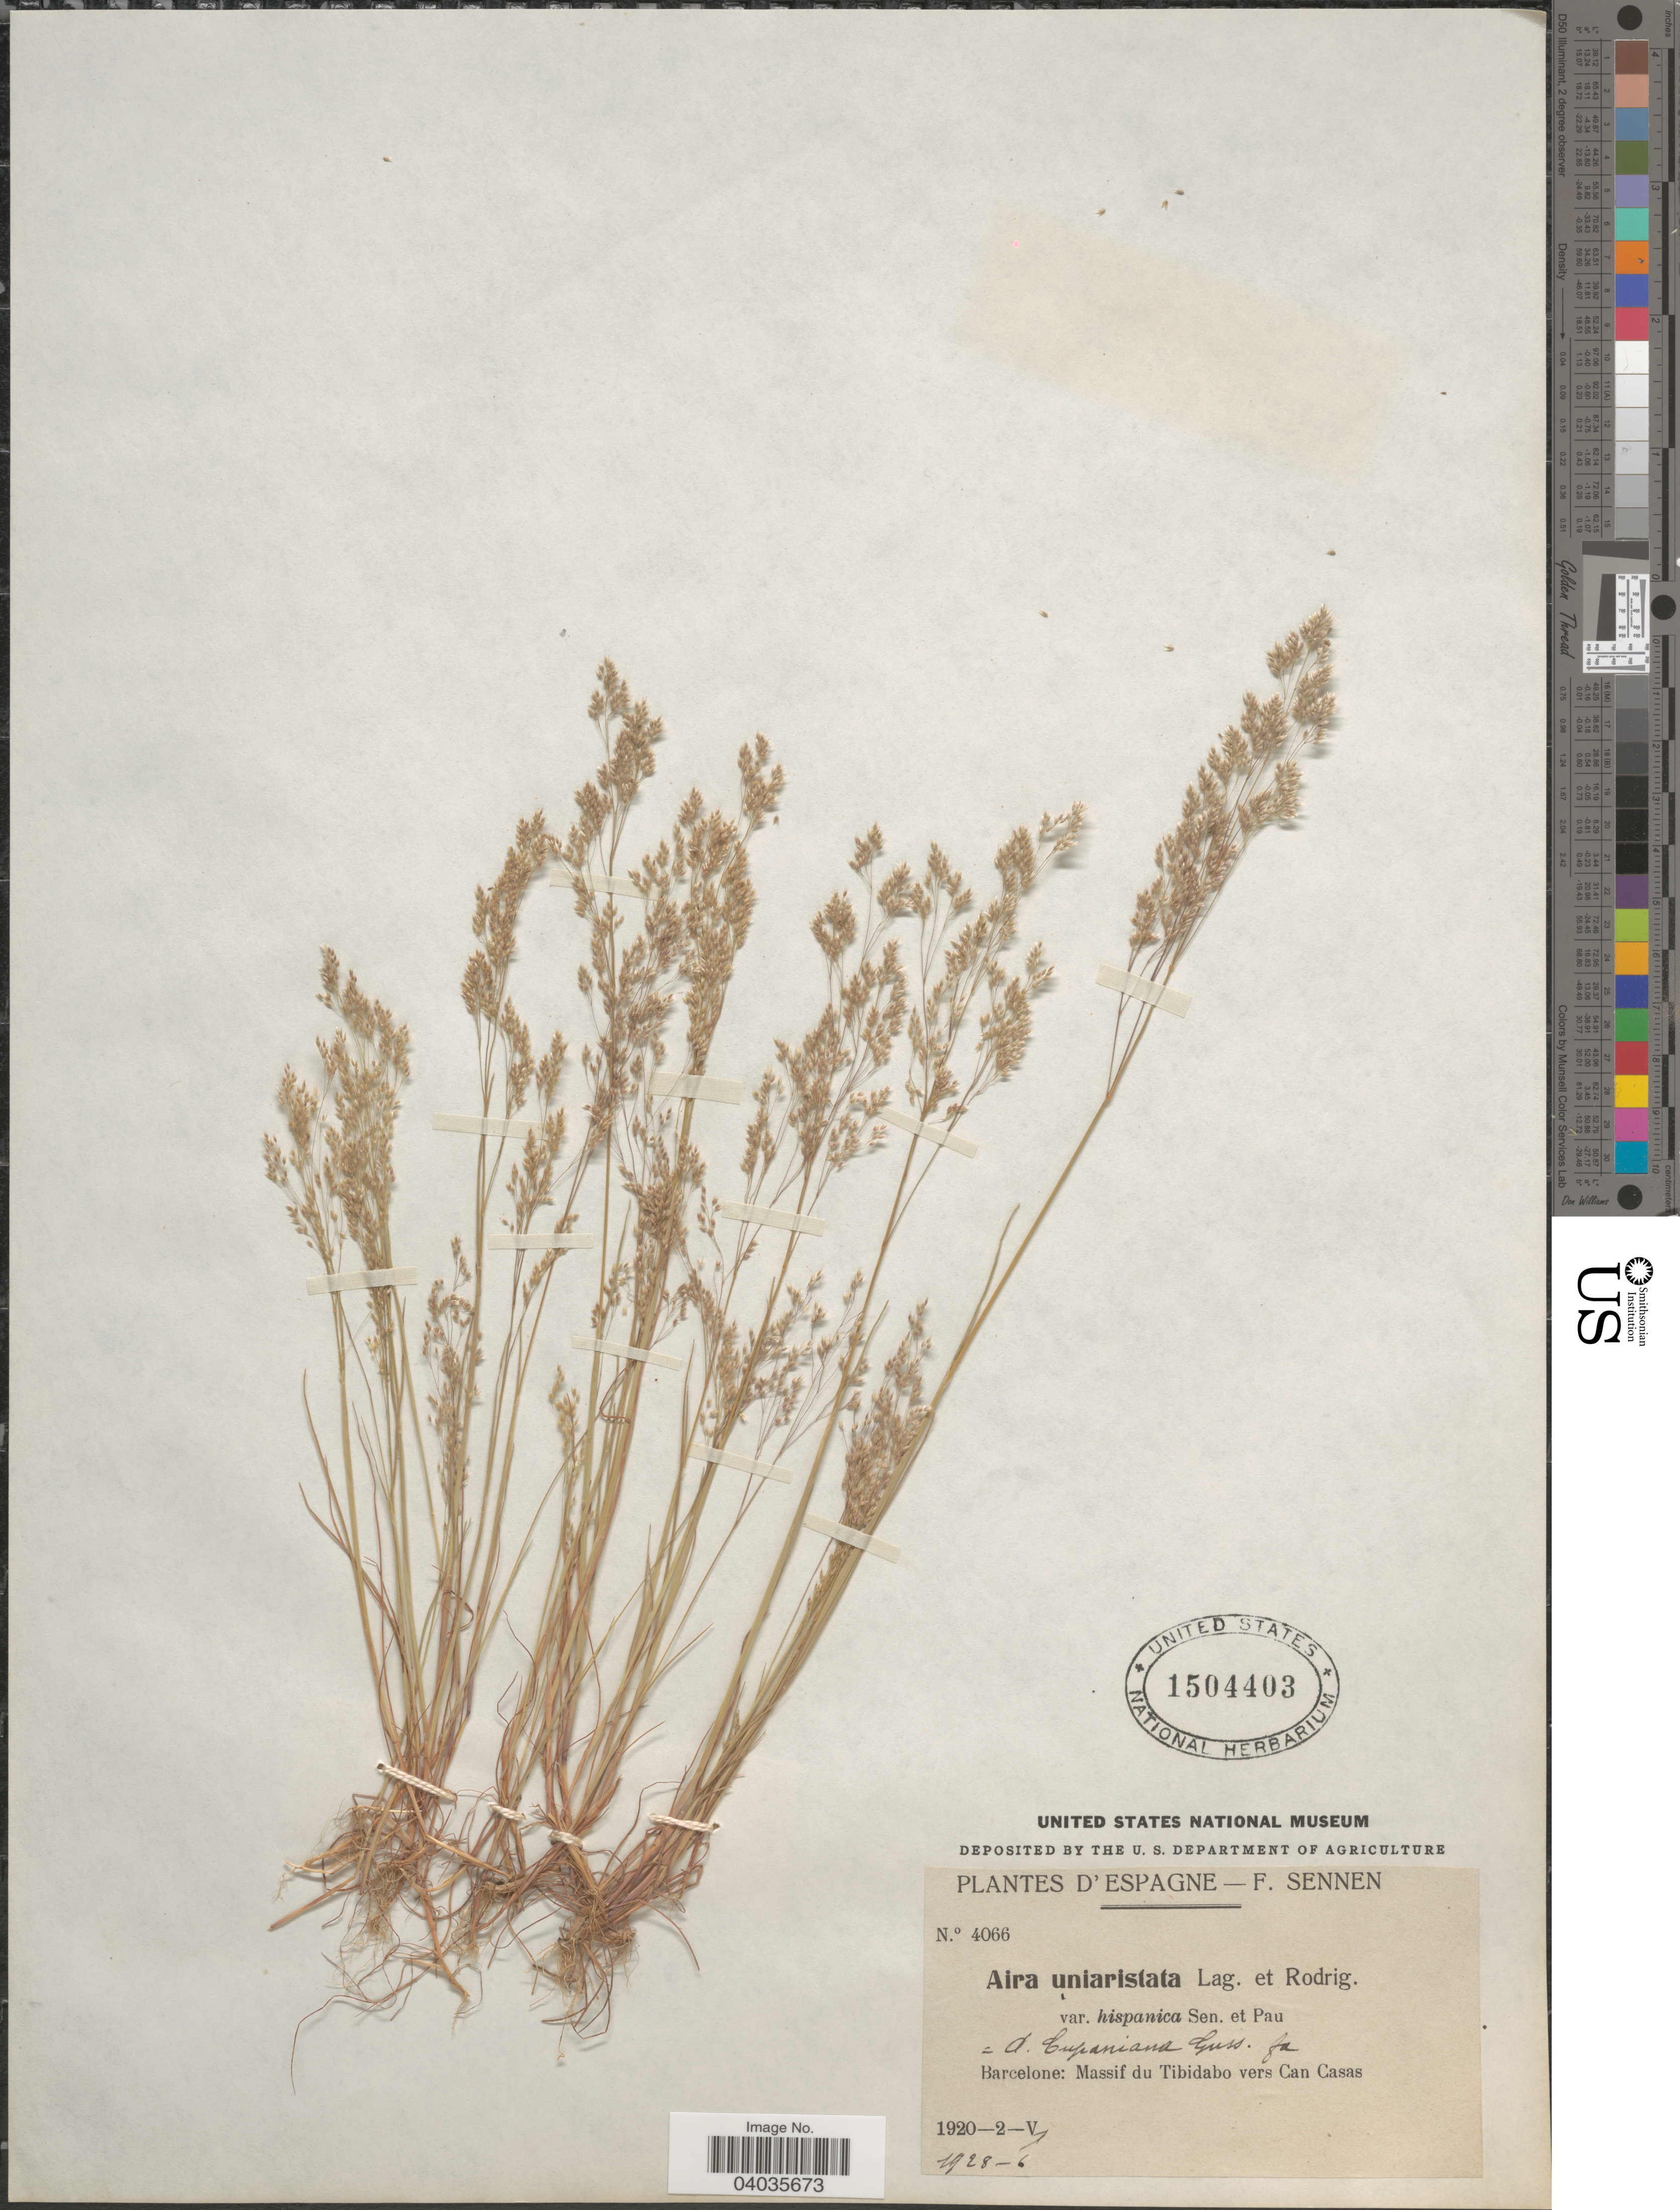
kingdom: Plantae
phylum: Tracheophyta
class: Liliopsida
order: Poales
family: Poaceae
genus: Aira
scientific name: Aira cupaniana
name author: Gussone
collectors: E. Sennen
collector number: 4066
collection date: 1920-05-02/1928-05-06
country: Spain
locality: Espagne. Barcelone: Massif du Tibidabo vers Can Casas.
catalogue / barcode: US 1504403